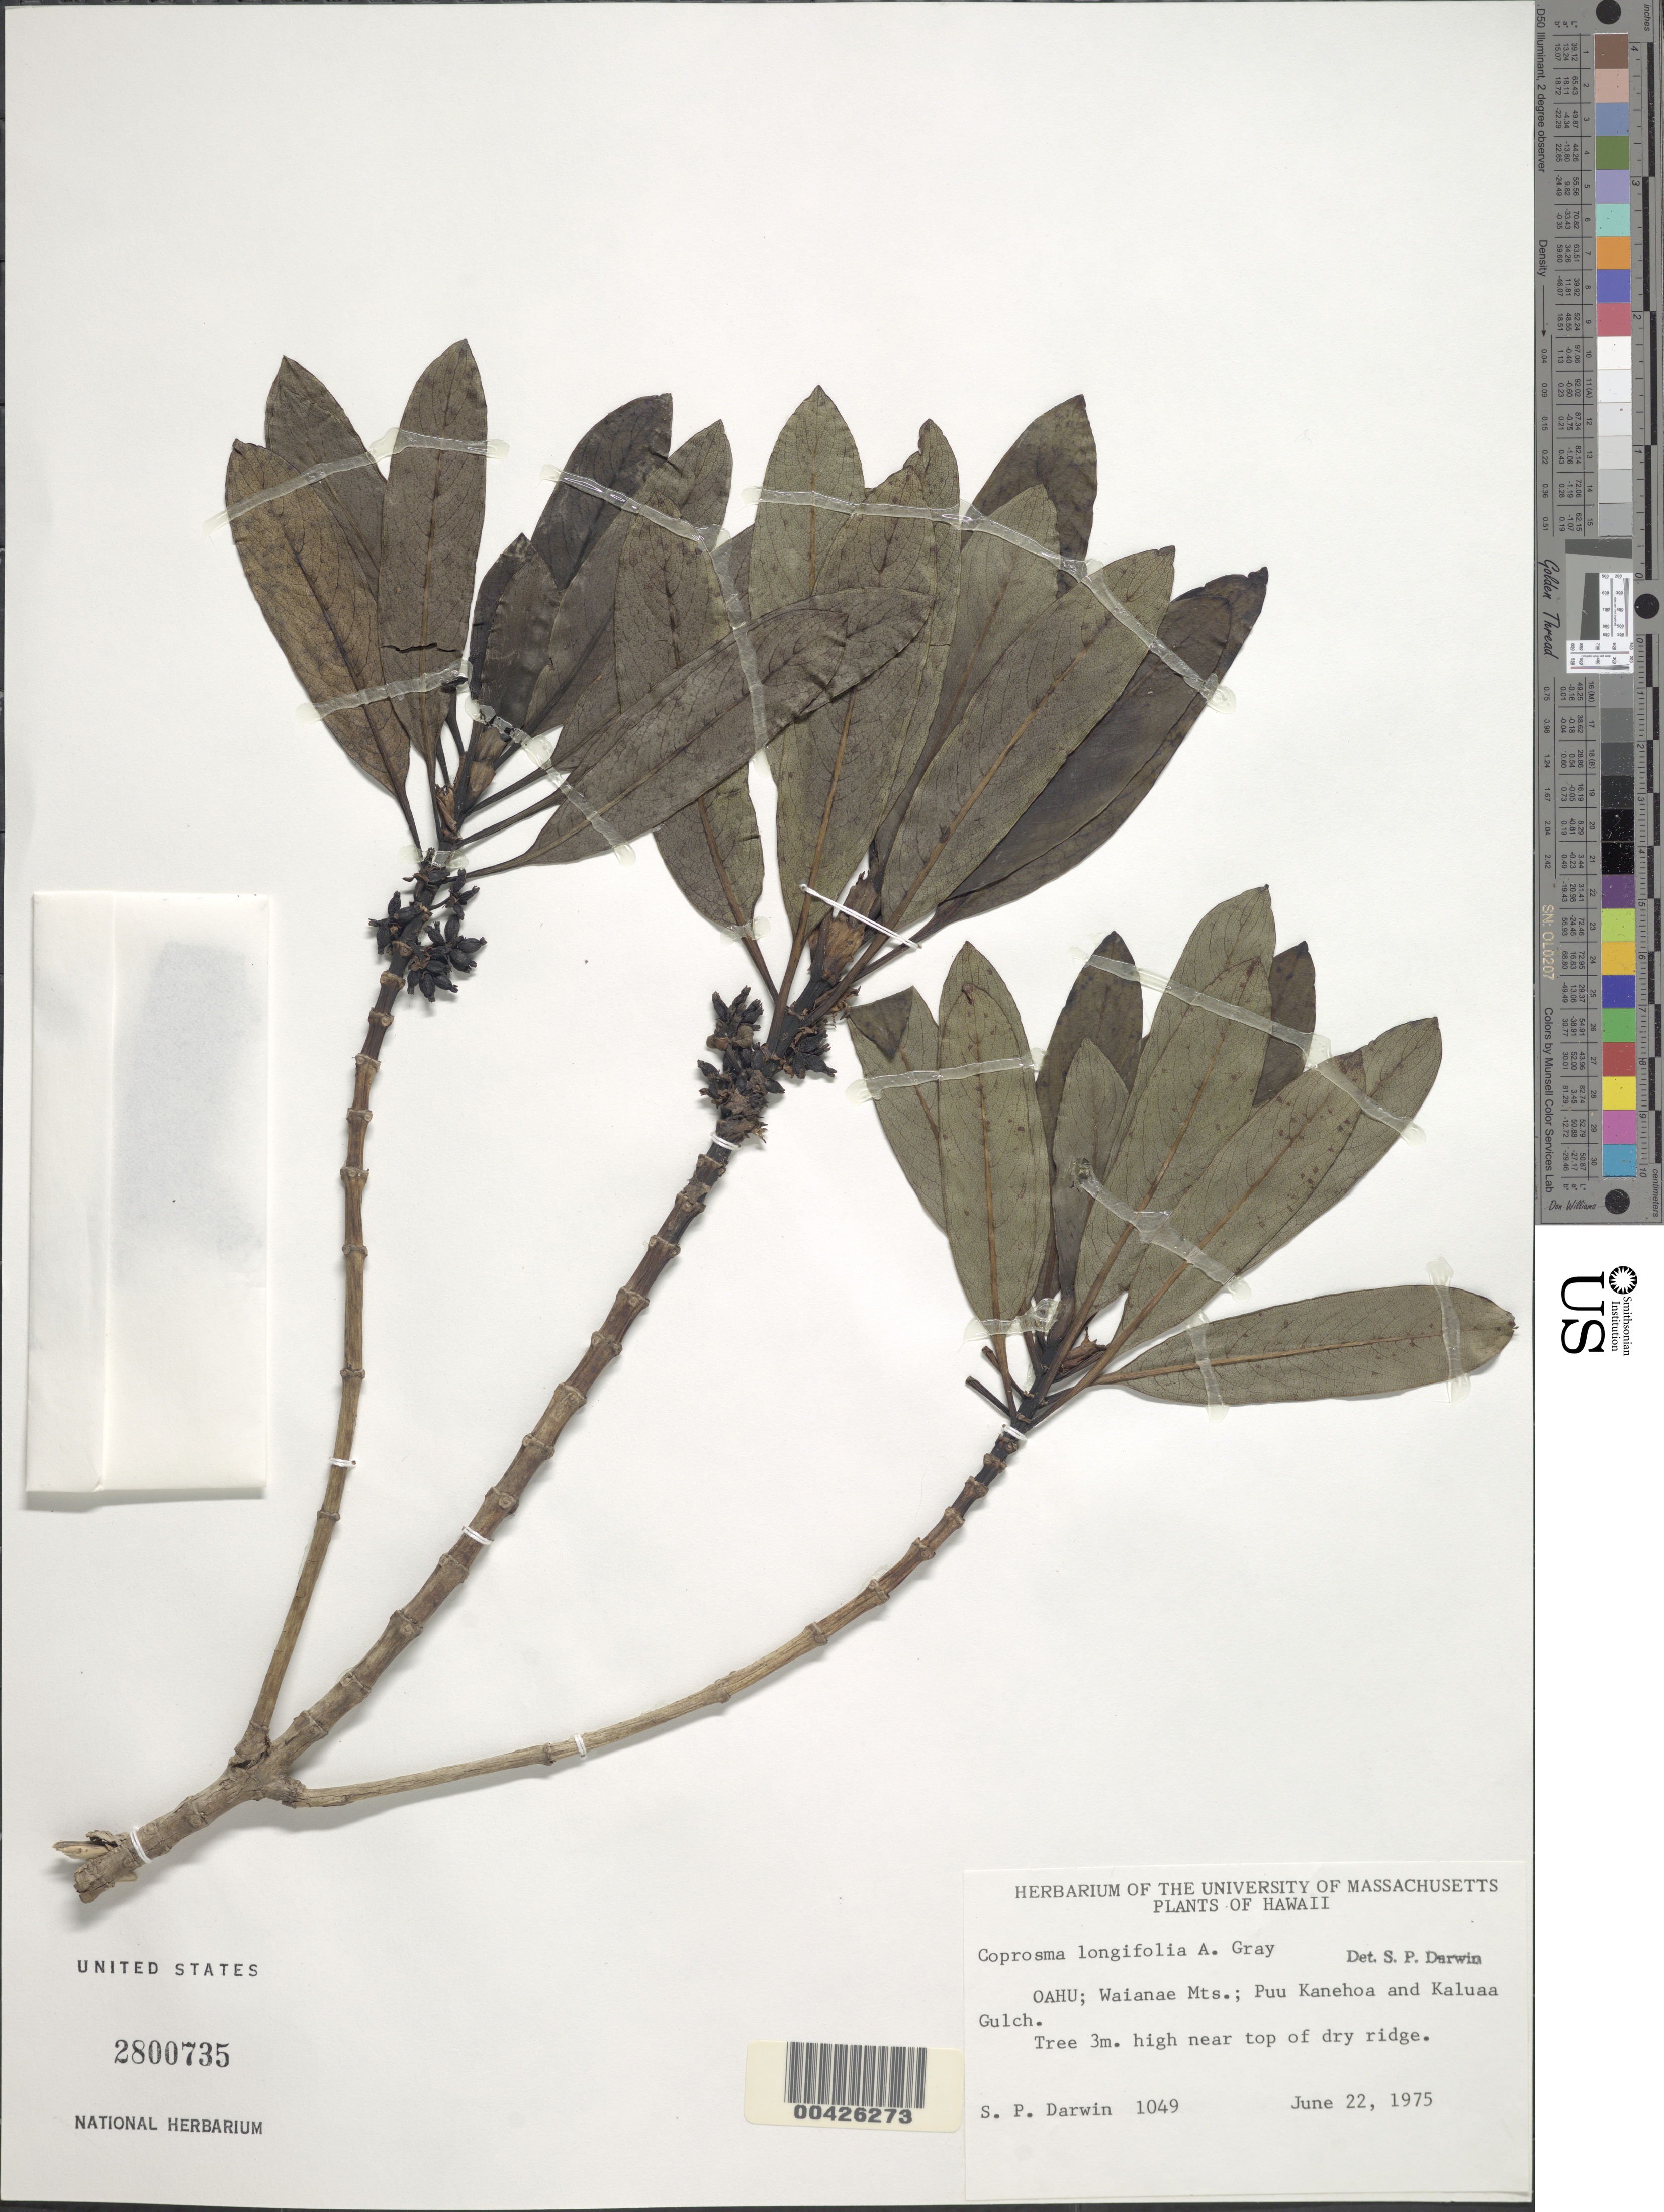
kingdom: Plantae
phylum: Tracheophyta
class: Magnoliopsida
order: Gentianales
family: Rubiaceae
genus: Coprosma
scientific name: Coprosma longifolia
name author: A. Gray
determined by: Darwin, S. P.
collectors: S. P. Darwin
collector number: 1049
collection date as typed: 22 Jun 1975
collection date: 1975-06-22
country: United States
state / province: Hawaii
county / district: Honolulu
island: Oahu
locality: Waianae Mountains, Puu Kanehoa and Kaluaa Gulch, near top of dry ridge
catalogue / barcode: US 2800735